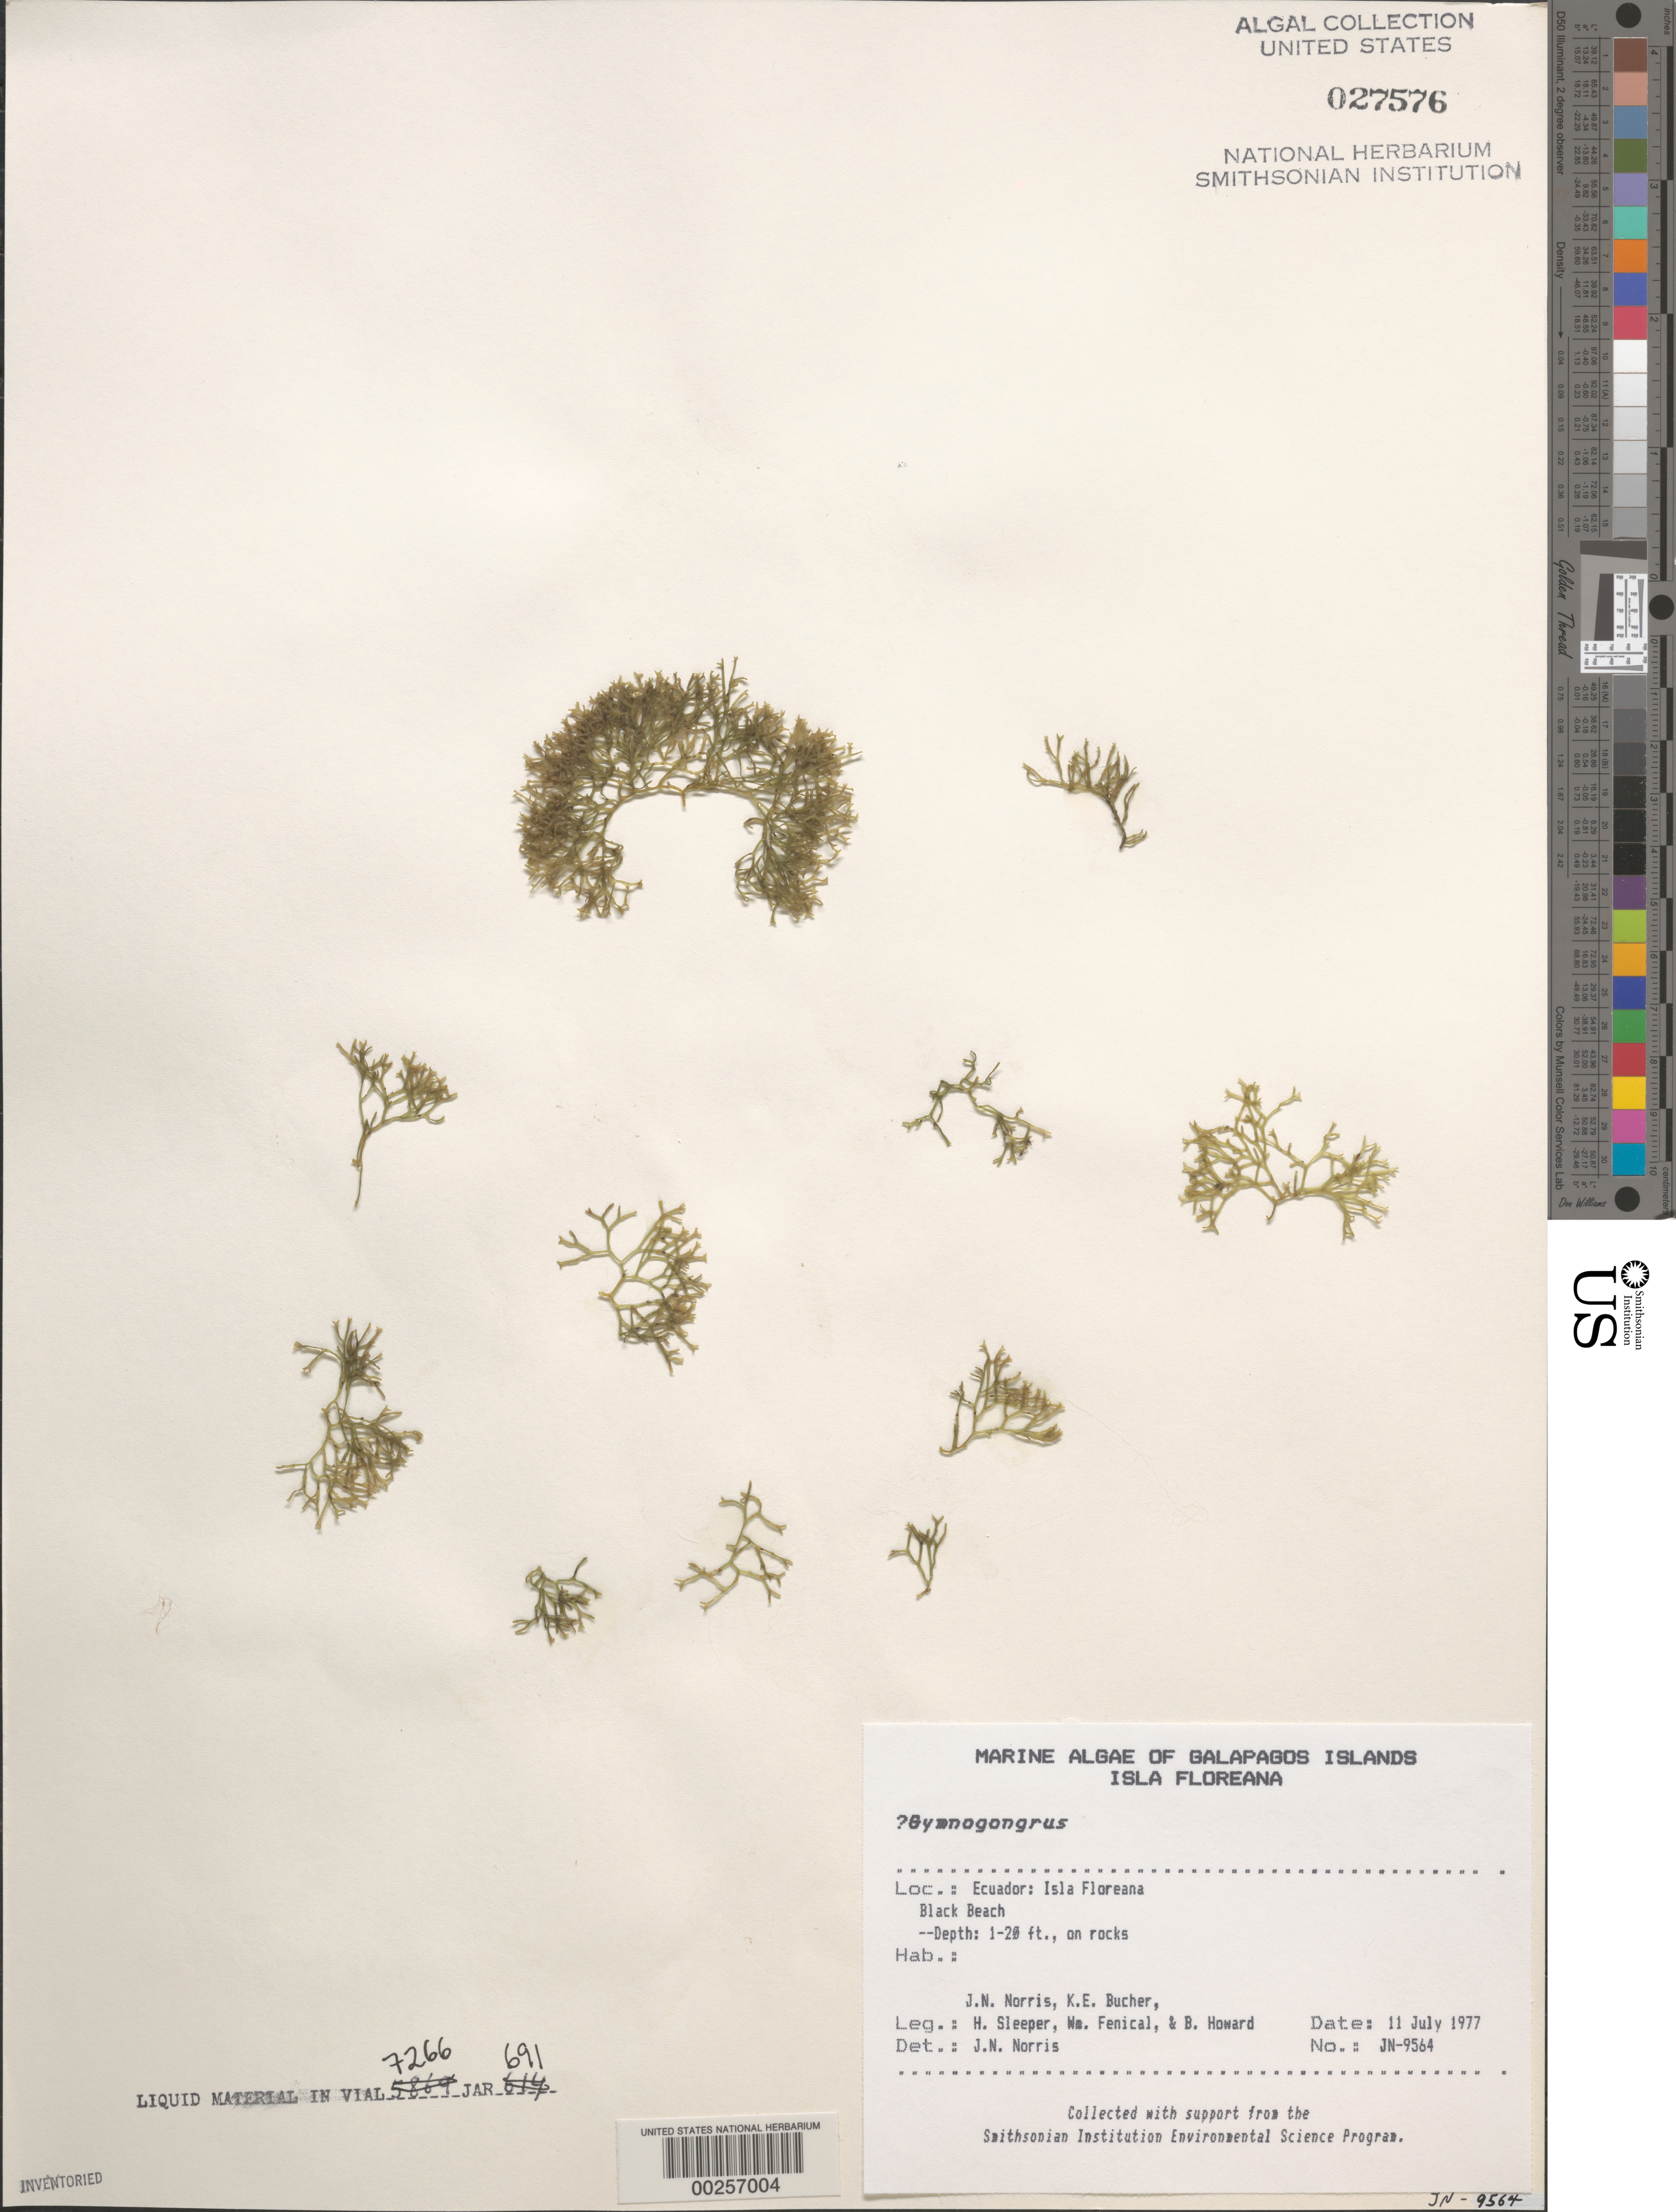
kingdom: Plantae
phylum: Rhodophyta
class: Florideophyceae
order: Gigartinales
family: Phyllophoraceae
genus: Gymnogongrus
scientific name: Gymnogongrus sp.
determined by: Norris, James N.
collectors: J. N. Norris, K. E. Bucher, H. Sleeper, W. Fenical & B. Howard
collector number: JN-9564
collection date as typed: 11 Jul 1977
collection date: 1977-07-11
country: Ecuador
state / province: Colón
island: Floreana [Charles, Santa Maria]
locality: Black Beach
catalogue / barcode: US 27576